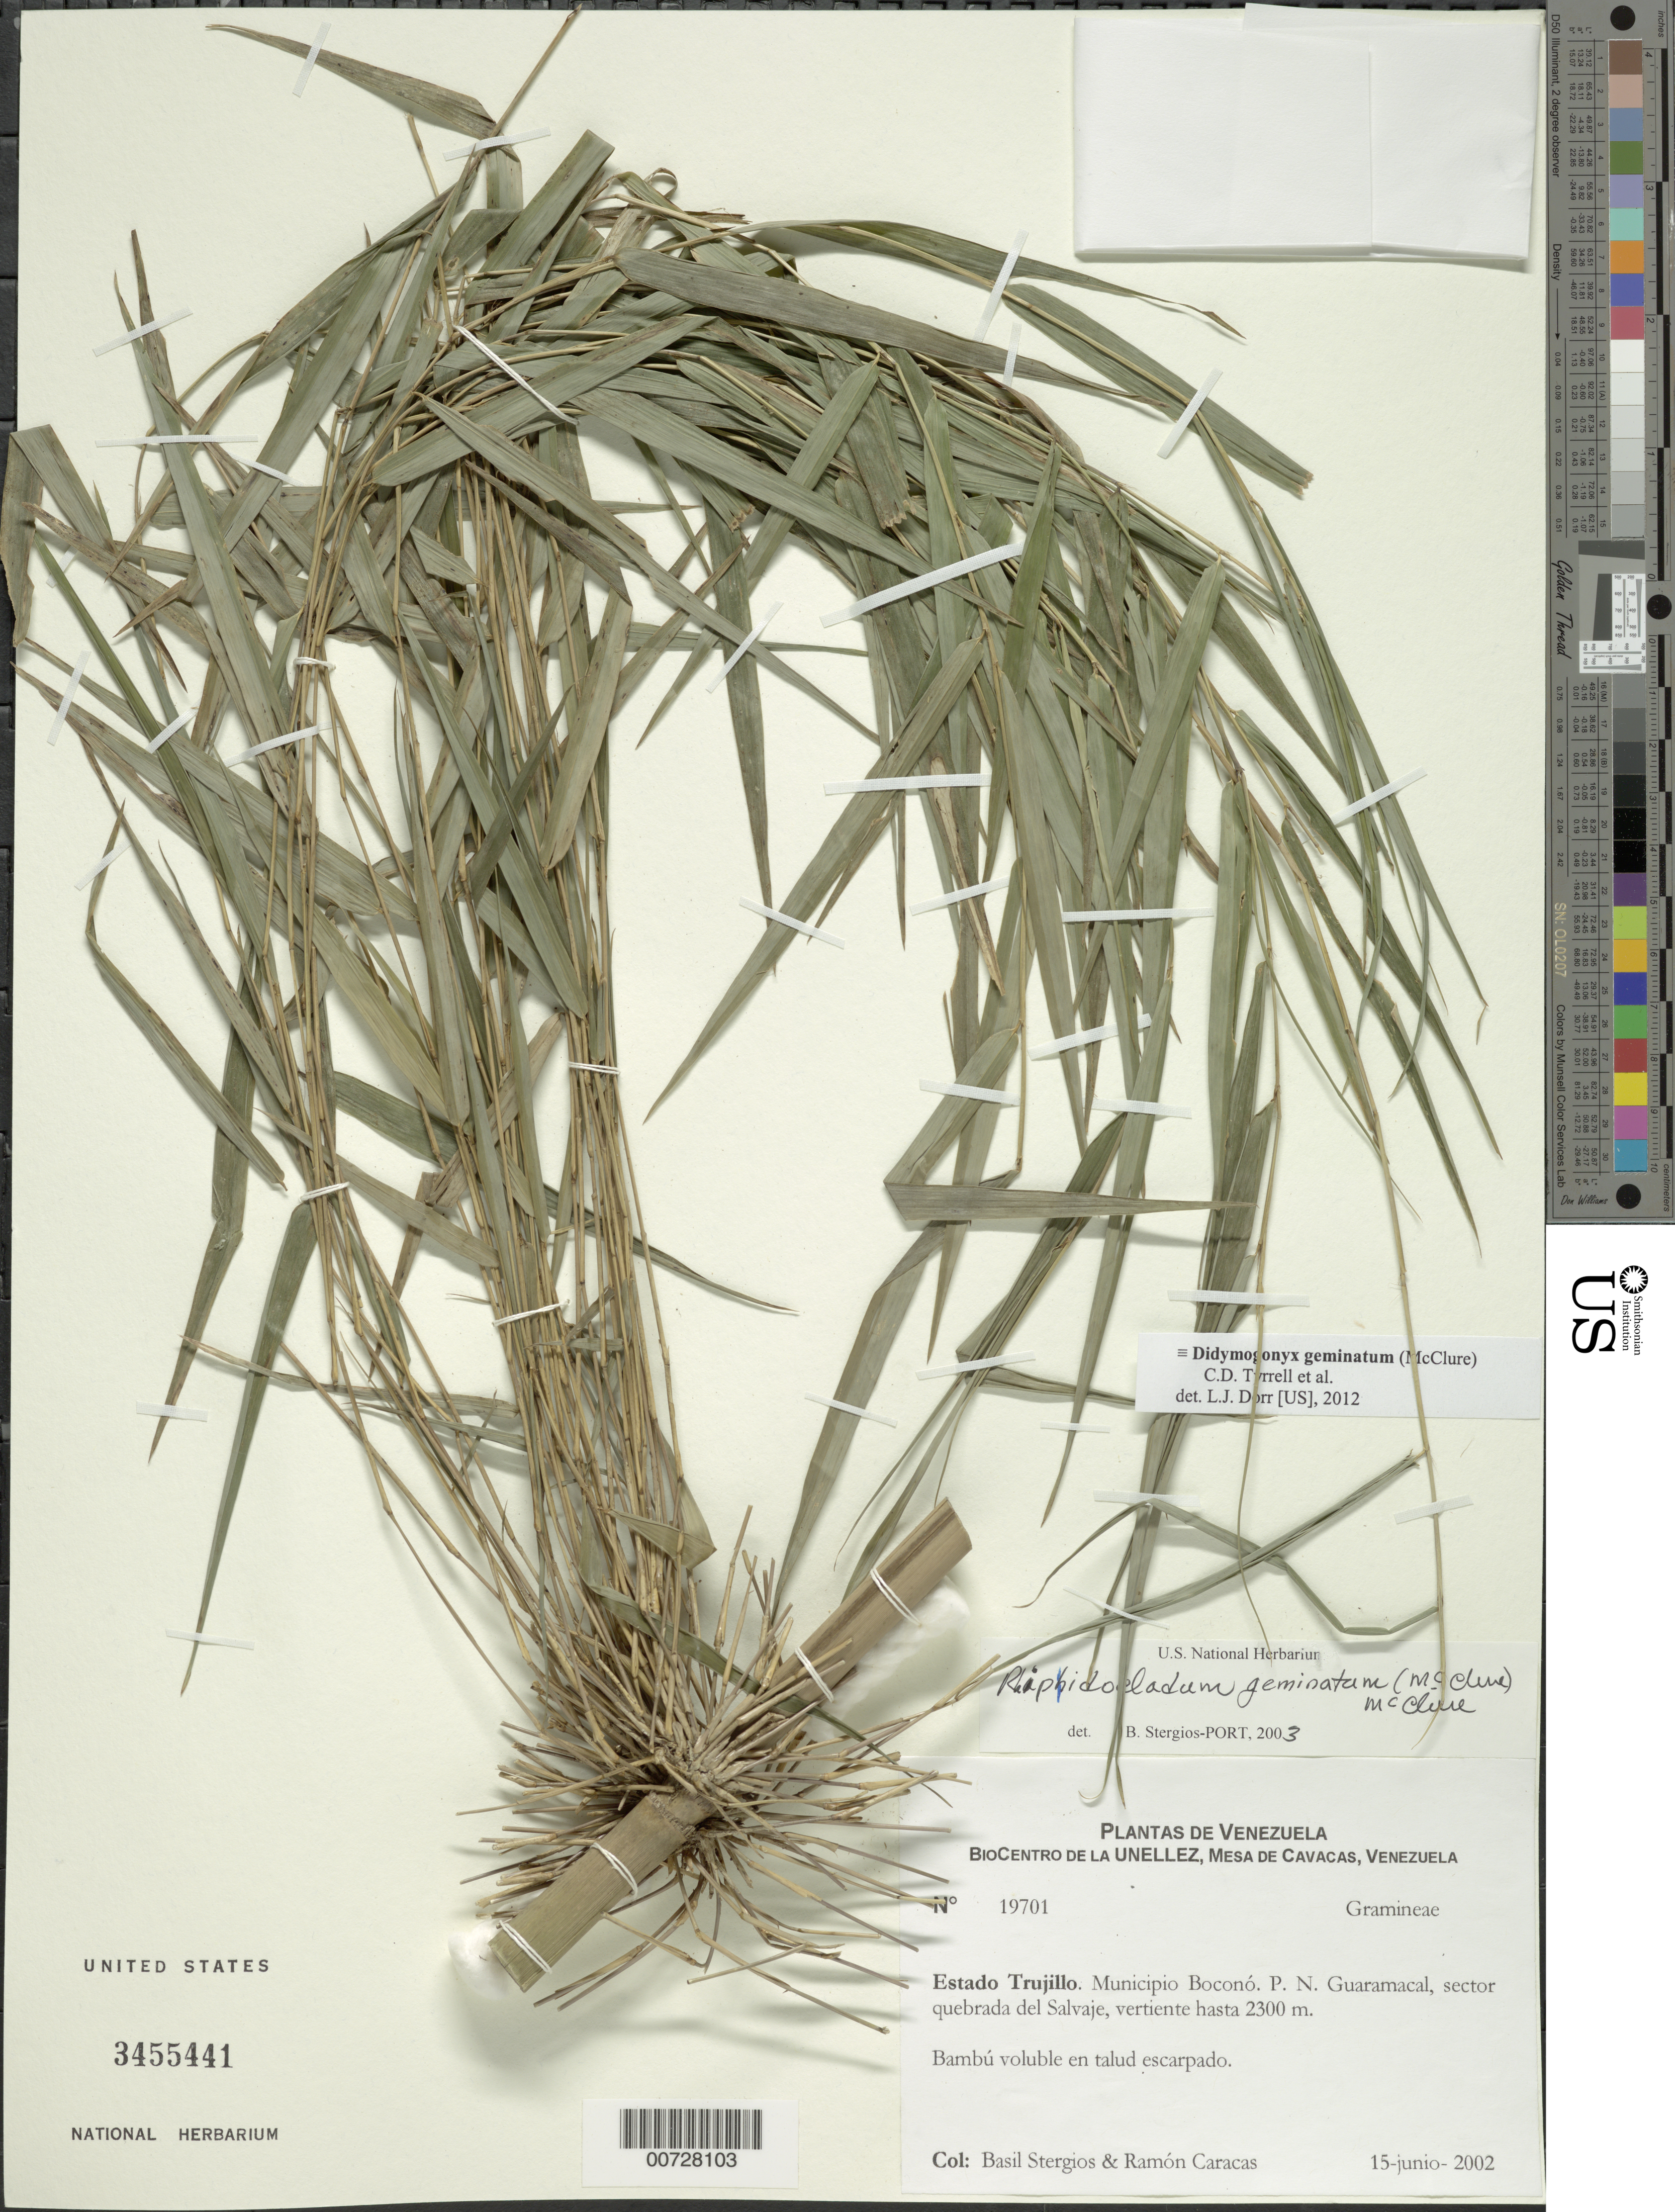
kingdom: Plantae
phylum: Tracheophyta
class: Liliopsida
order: Poales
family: Poaceae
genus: Didymogonyx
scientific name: Didymogonyx geminatum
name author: (McClure) C.D. Tyrrell et al.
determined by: Dorr, L. J., (BOT), Smithsonian Institution - National Museum of Natural History (UNITED STATES)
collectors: B. G. Stergios & R. Caracas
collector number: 19701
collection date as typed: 15 Jun 2002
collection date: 2002-06-15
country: Venezuela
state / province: Trujillo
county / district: Boconó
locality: Parque Nacional Guaramacal, sector quebrada del Salvaje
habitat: Steep embankment.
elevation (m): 2300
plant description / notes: PORT, US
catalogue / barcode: US 3455441